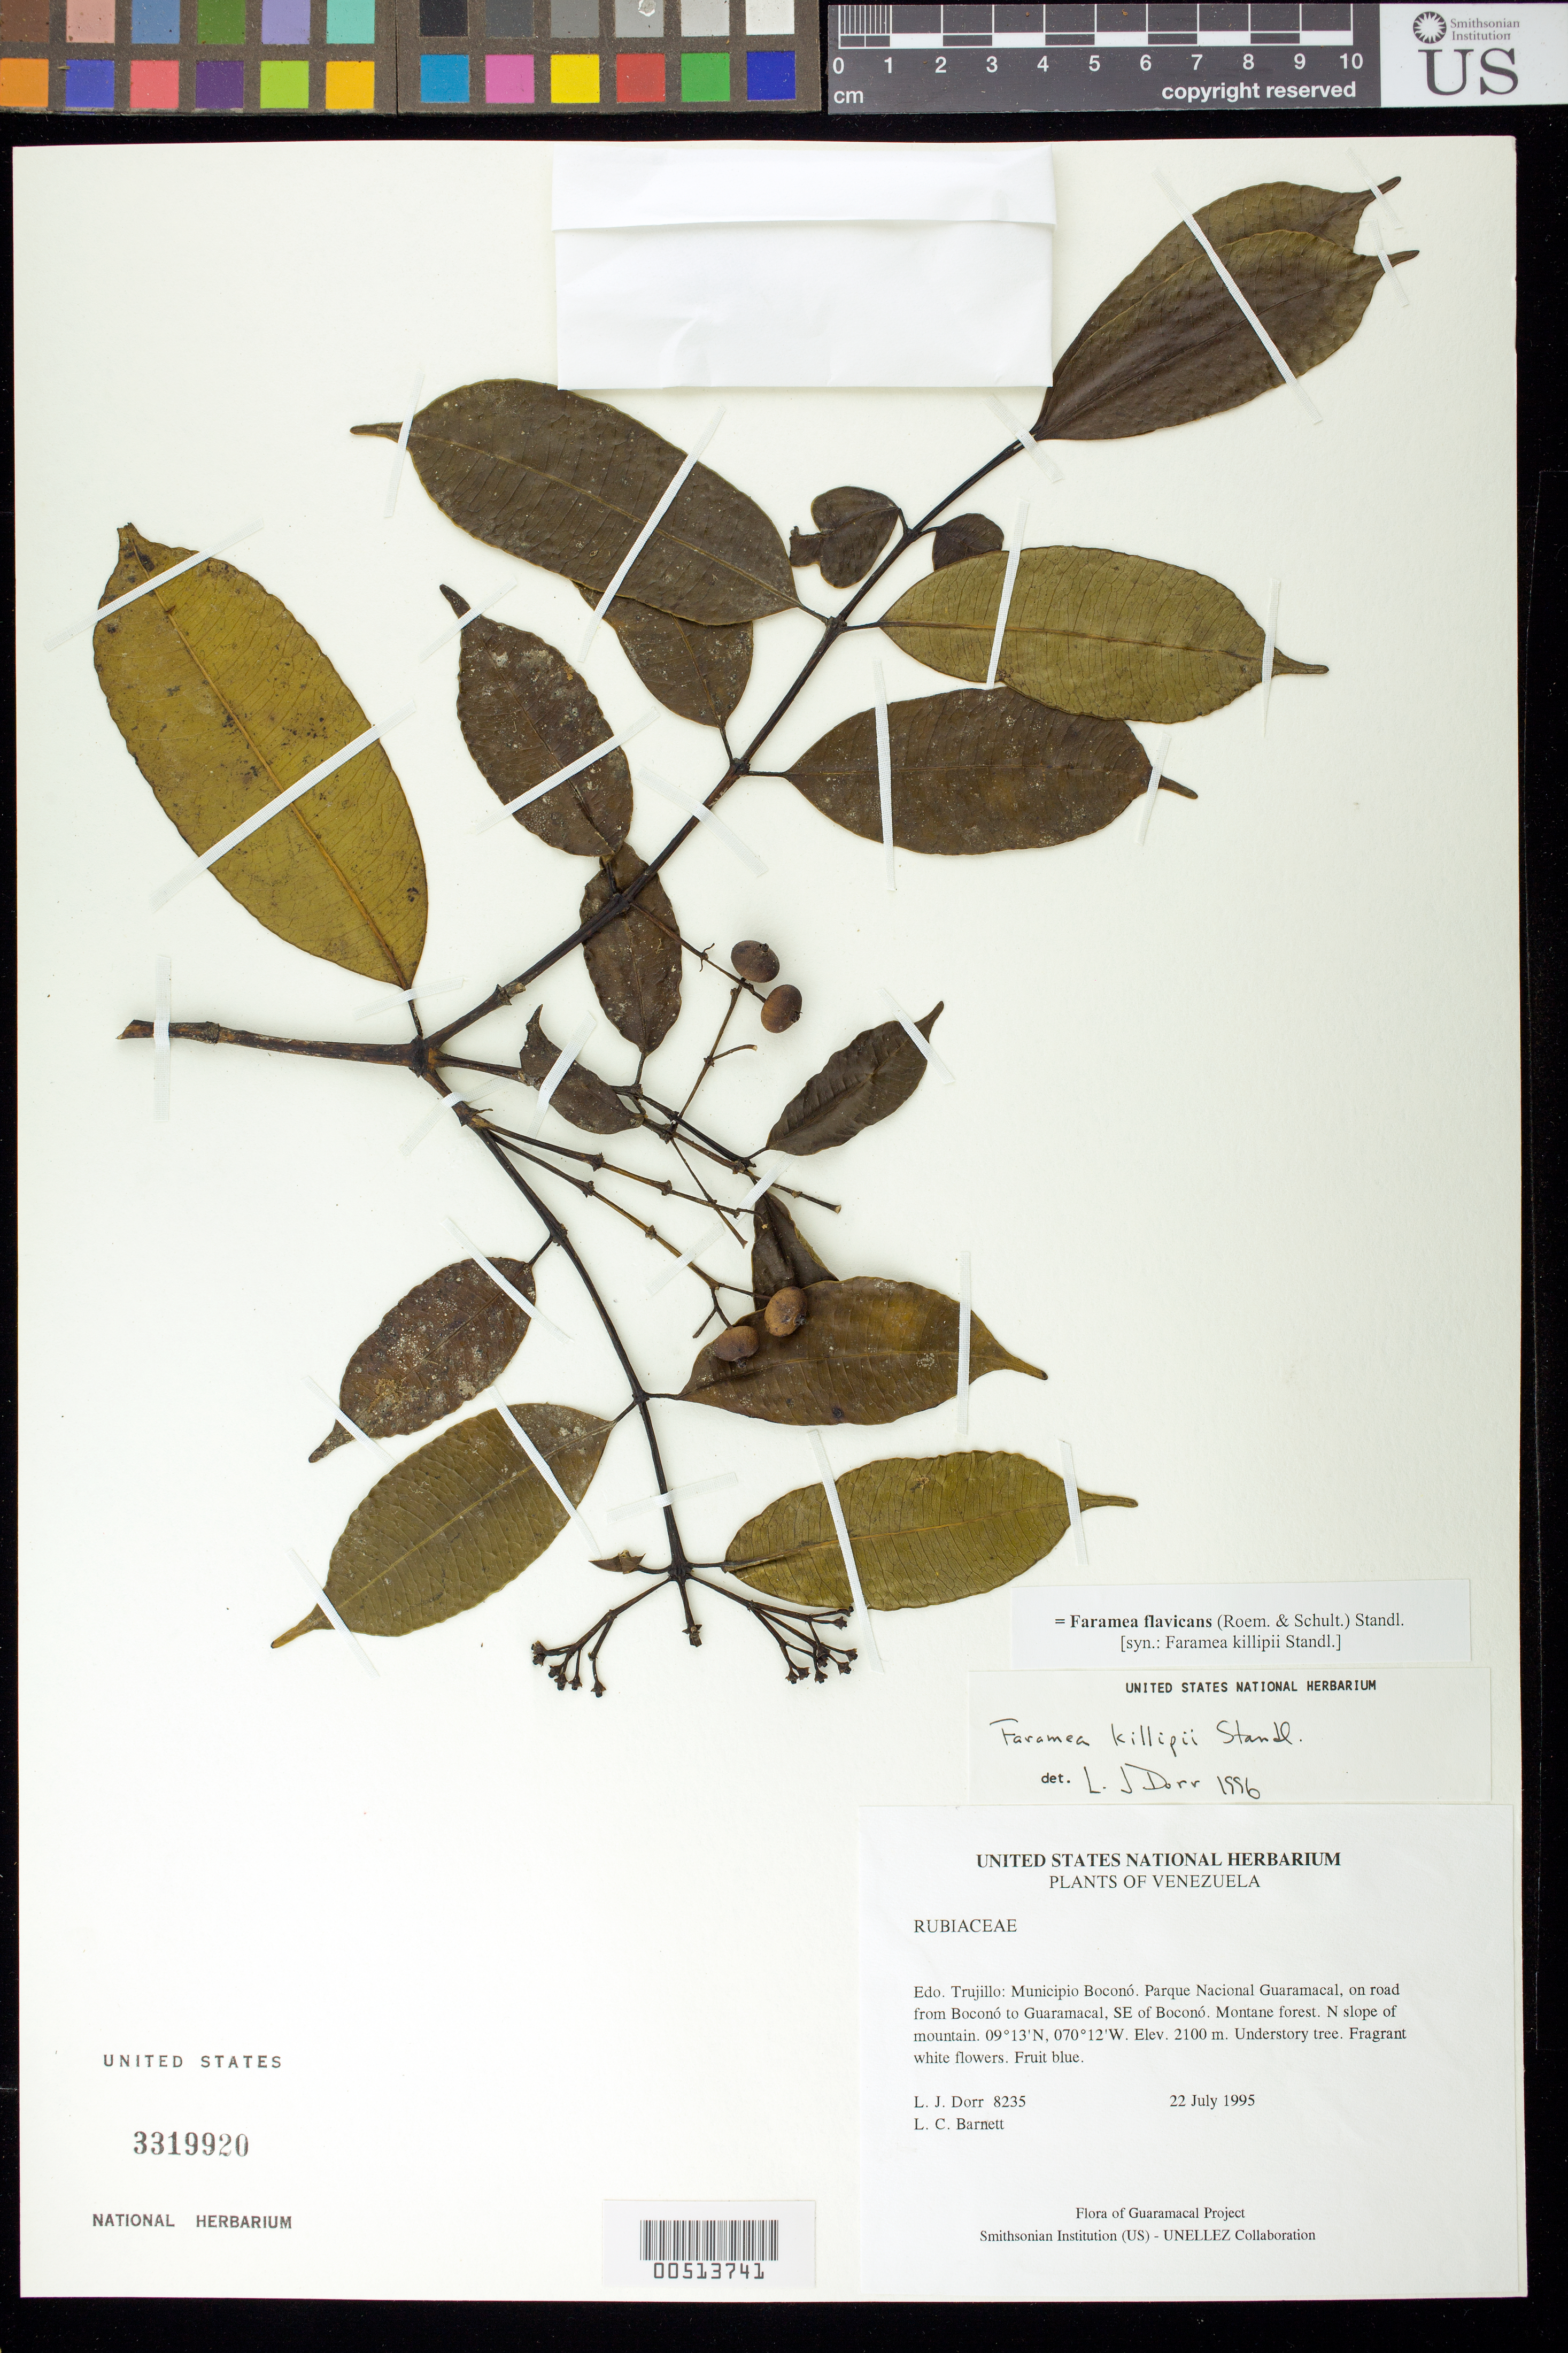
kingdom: Plantae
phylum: Tracheophyta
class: Magnoliopsida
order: Gentianales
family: Rubiaceae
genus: Faramea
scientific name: Faramea killipii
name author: Standl.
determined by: Dorr, L. J., (BOT), Smithsonian Institution - National Museum of Natural History (UNITED STATES)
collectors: L. J. Dorr & L. C. Barnett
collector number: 8235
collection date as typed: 22 Jul 1995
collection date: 1995-07-22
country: Venezuela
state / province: Trujillo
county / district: Boconó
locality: Parque Nacional Guaramacal, road from Boconó to Guaramacal, SE of Boconó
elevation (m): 2100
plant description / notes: PORT, US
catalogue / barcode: US 3319920